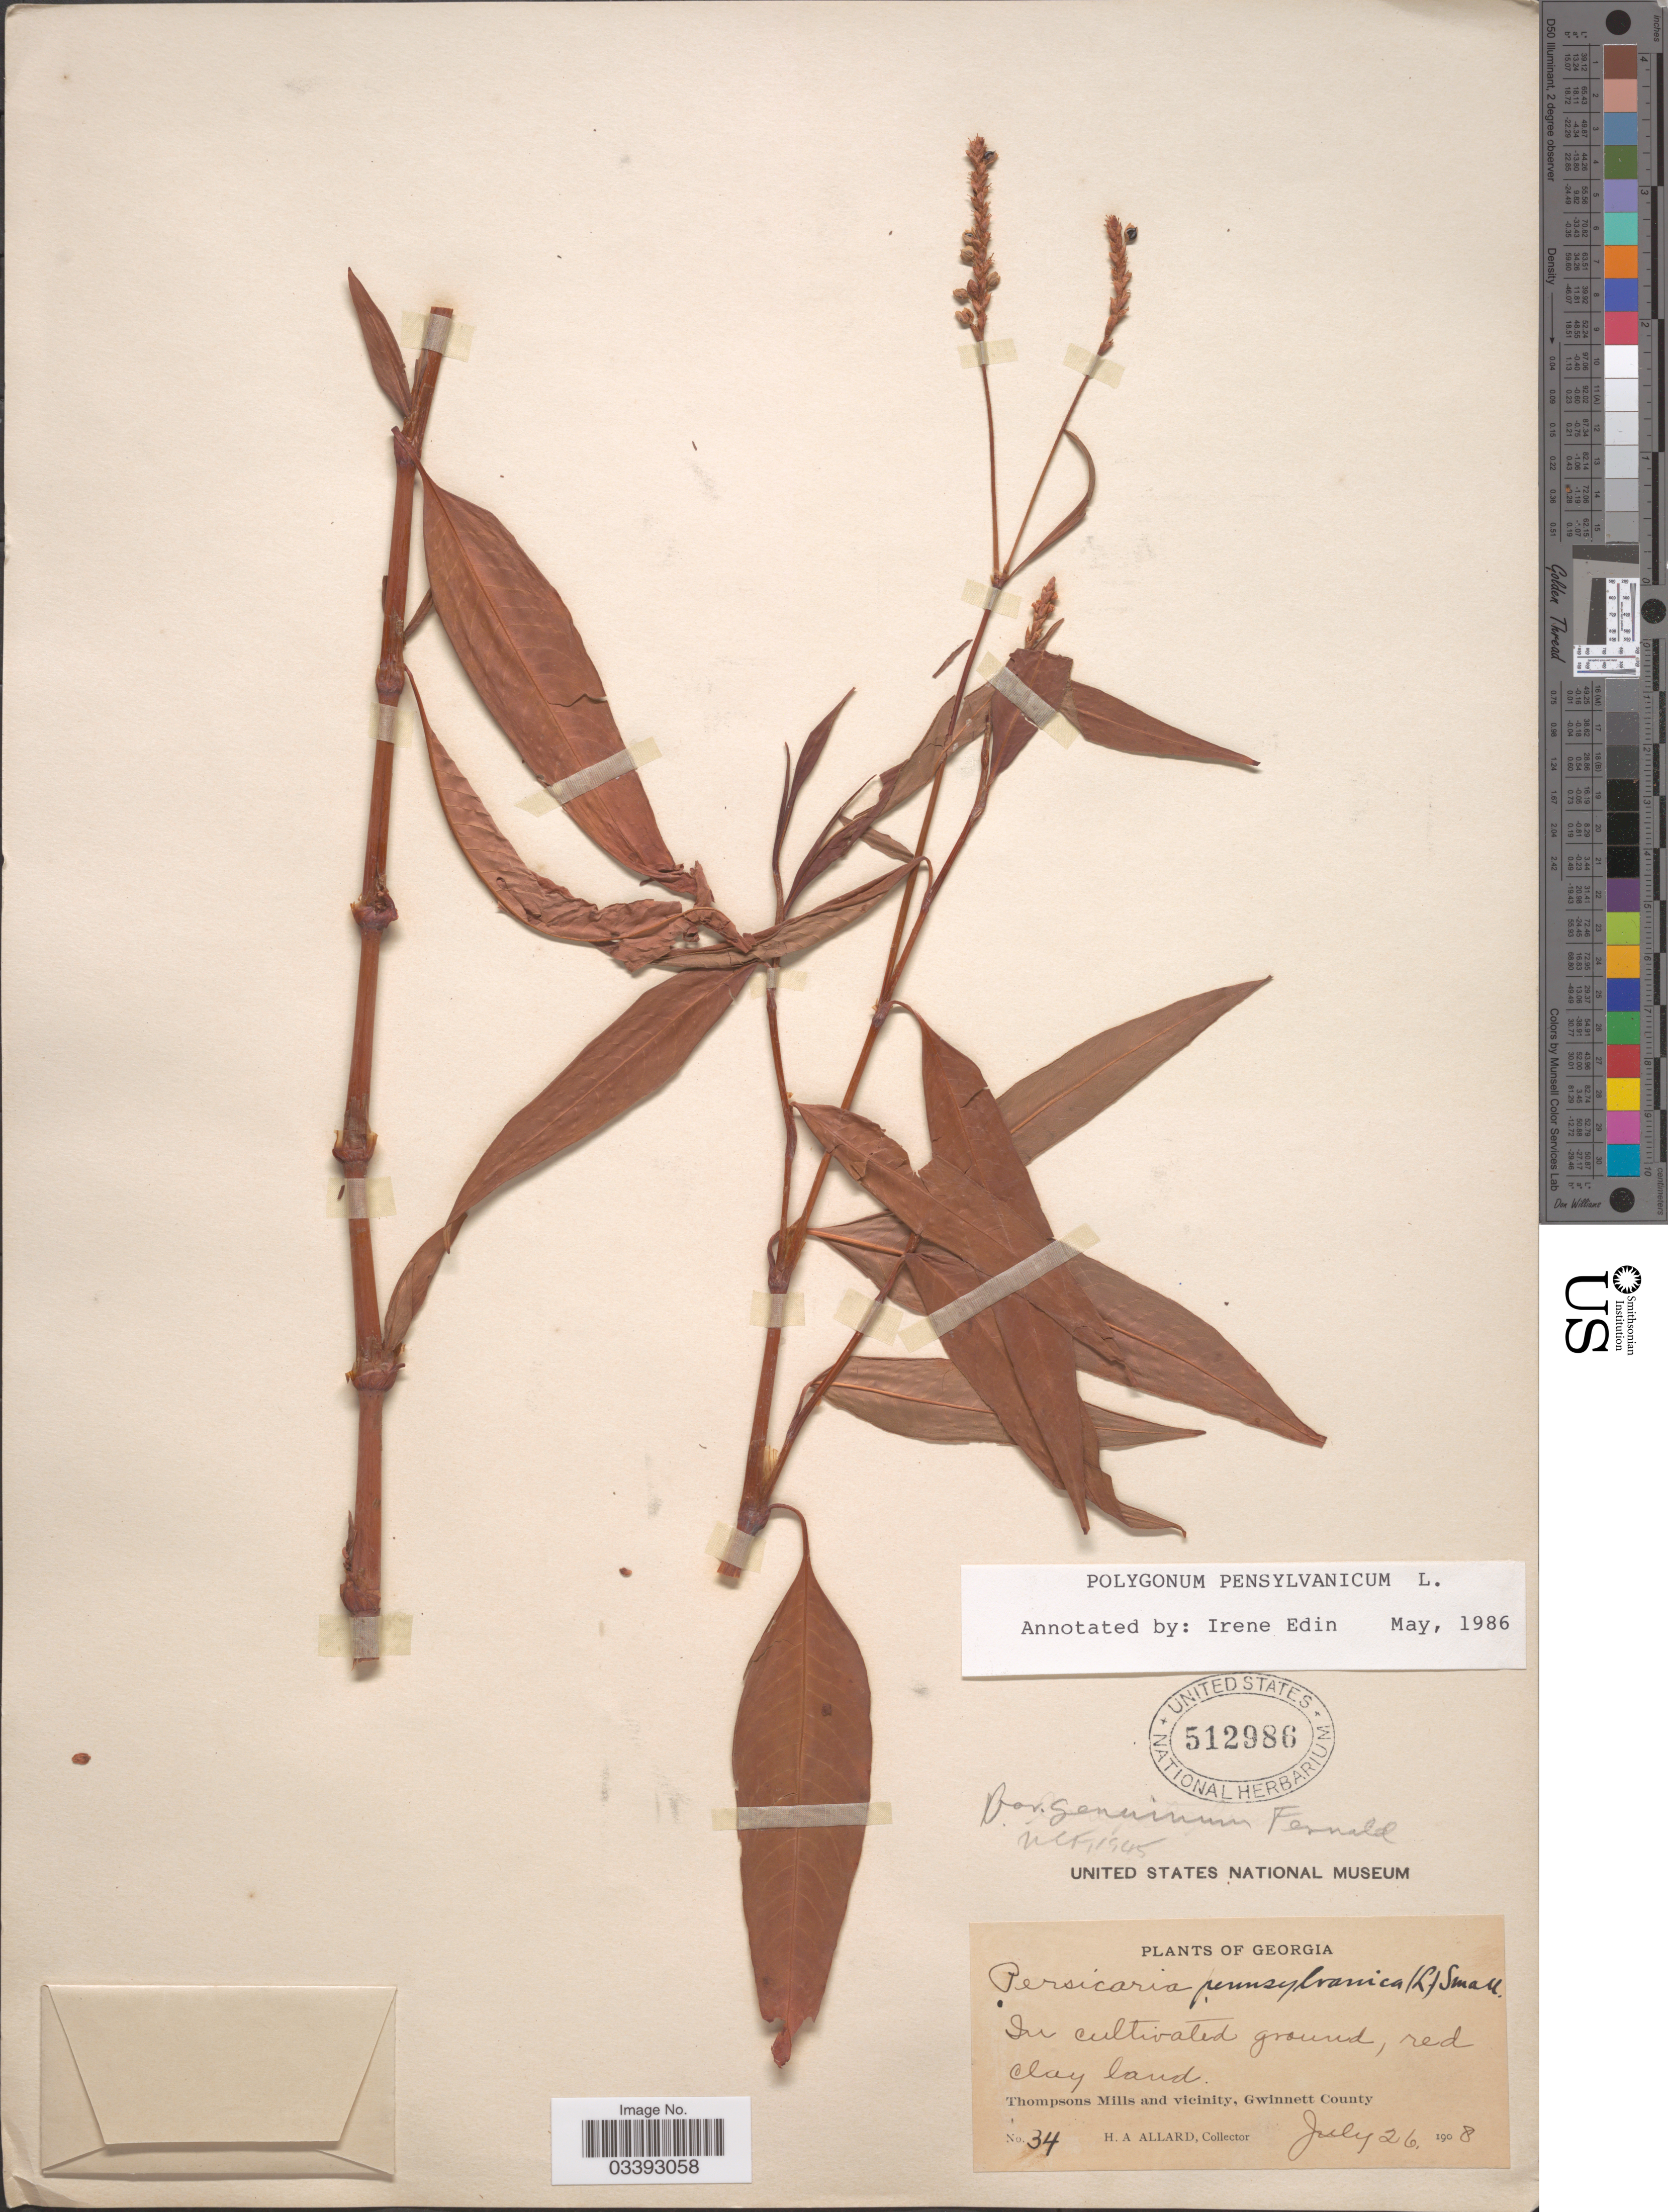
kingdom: Plantae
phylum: Tracheophyta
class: Magnoliopsida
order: Caryophyllales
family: Polygonaceae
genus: Persicaria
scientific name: Persicaria pensylvanica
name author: (L.) M. Gómez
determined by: Atha, D. E.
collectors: H. A. Allard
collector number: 34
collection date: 1908-07-26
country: United States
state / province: Georgia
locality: Thompsons Mills and vicinity, Gwinnett County.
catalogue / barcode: US 512986